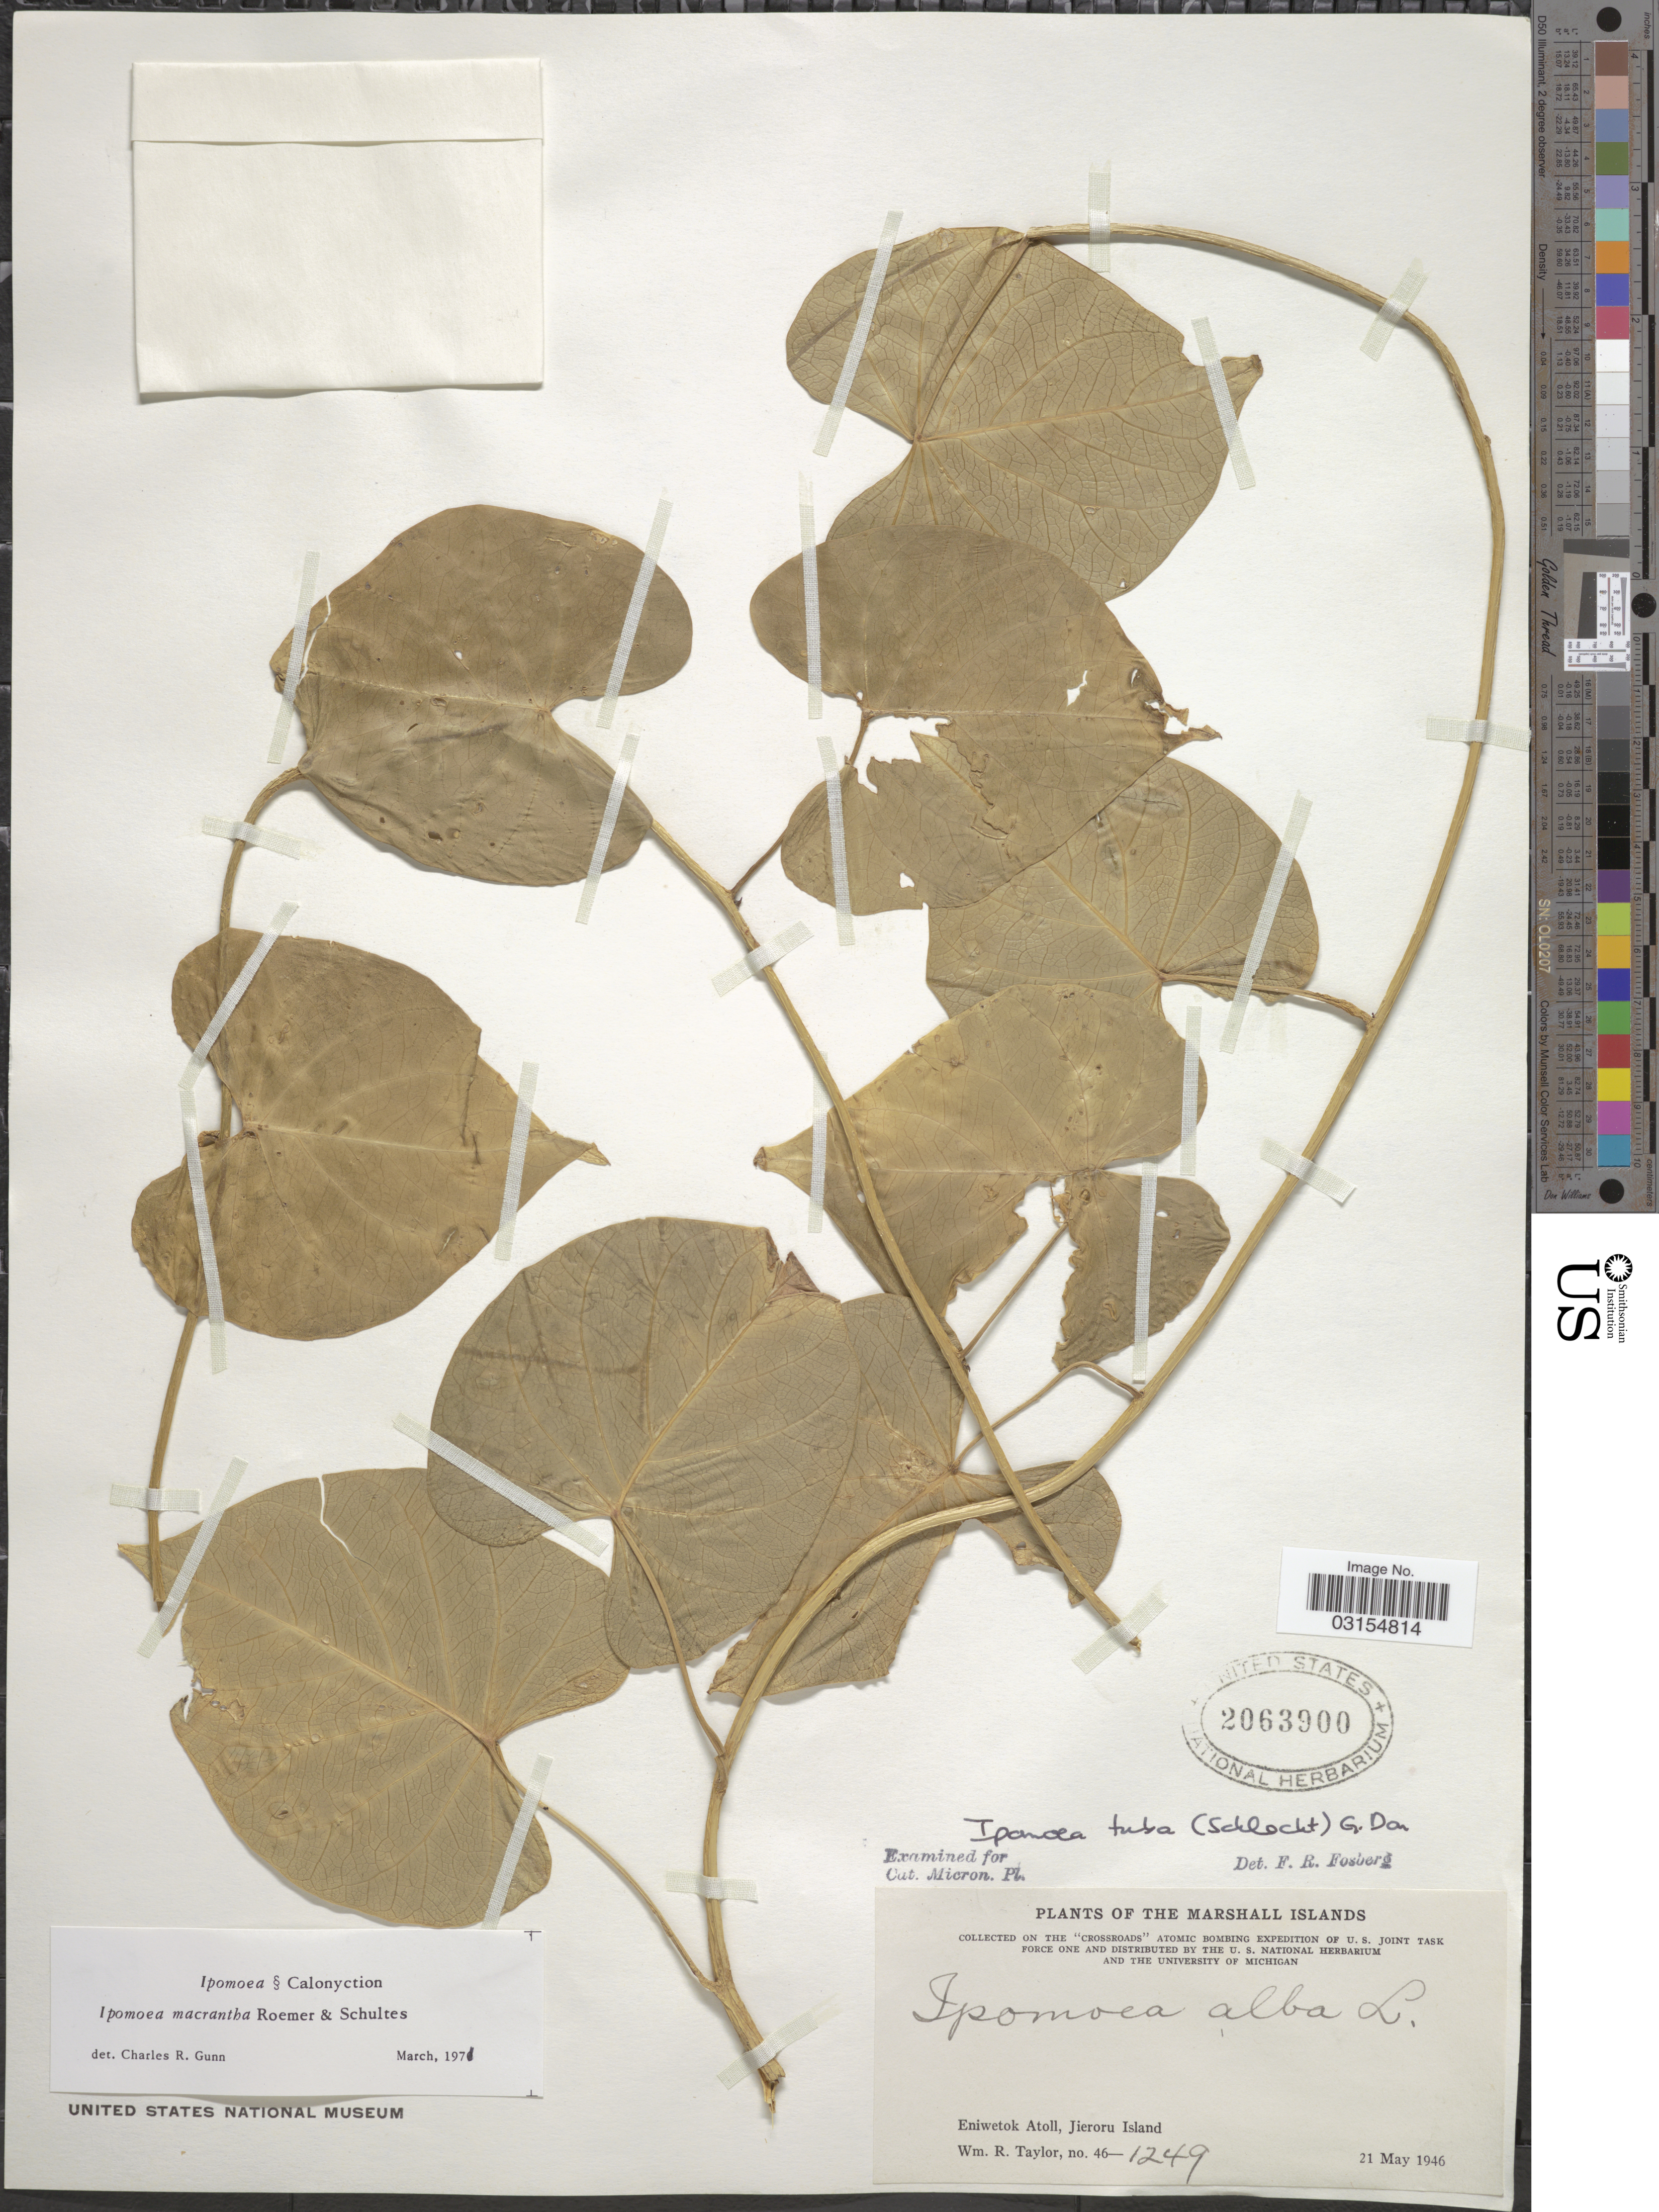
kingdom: Plantae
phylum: Tracheophyta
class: Magnoliopsida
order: Solanales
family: Convolvulaceae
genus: Ipomoea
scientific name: Ipomoea violacea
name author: L.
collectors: W. R. Taylor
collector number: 46-1249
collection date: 1946-05-21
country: Marshall Islands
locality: Eniwetok Atoll, Jieroru Island.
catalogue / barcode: US 2063900